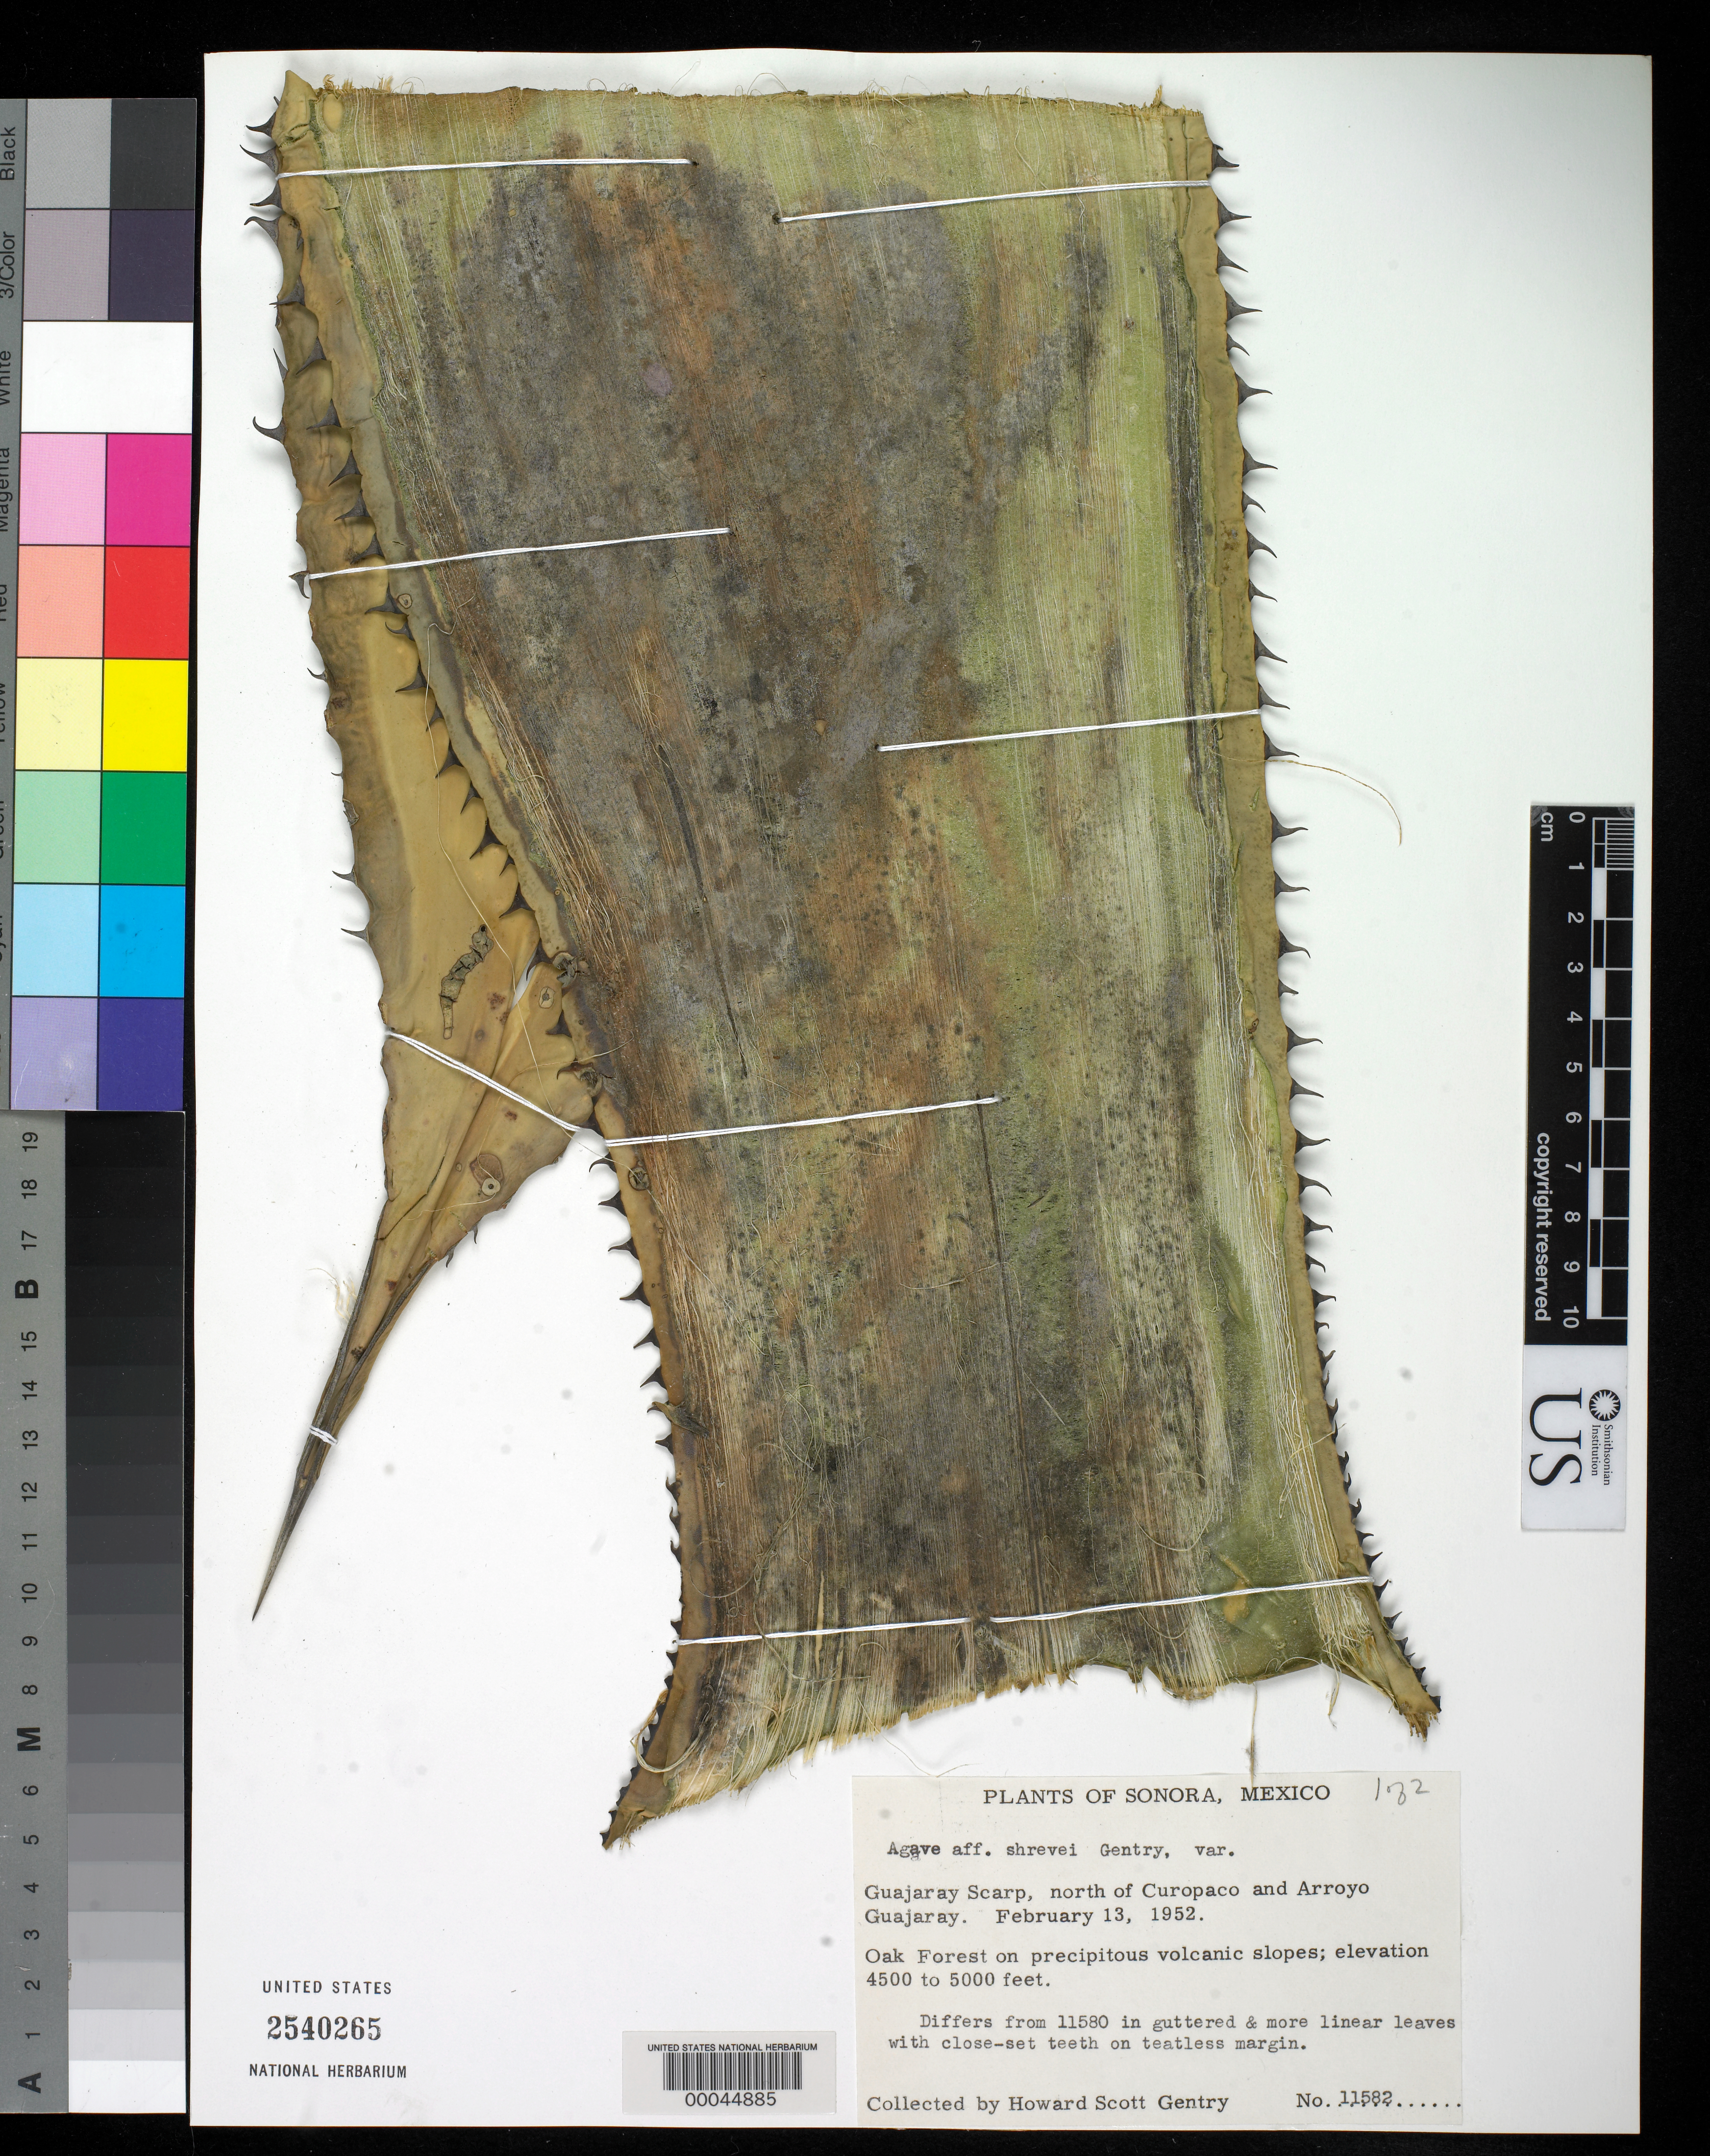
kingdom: Plantae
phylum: Tracheophyta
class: Liliopsida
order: Asparagales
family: Asparagaceae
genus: Agave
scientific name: Agave shrevei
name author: Gentry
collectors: H. S. Gentry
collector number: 11582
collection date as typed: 13 Feb 1952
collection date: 1952-02-13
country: Mexico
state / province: Sonora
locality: Guajaray scarp, n or curopaco & arroyo guajaray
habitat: Oak forest on precipitous volcanic slopes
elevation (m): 1372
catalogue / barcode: US 2540265